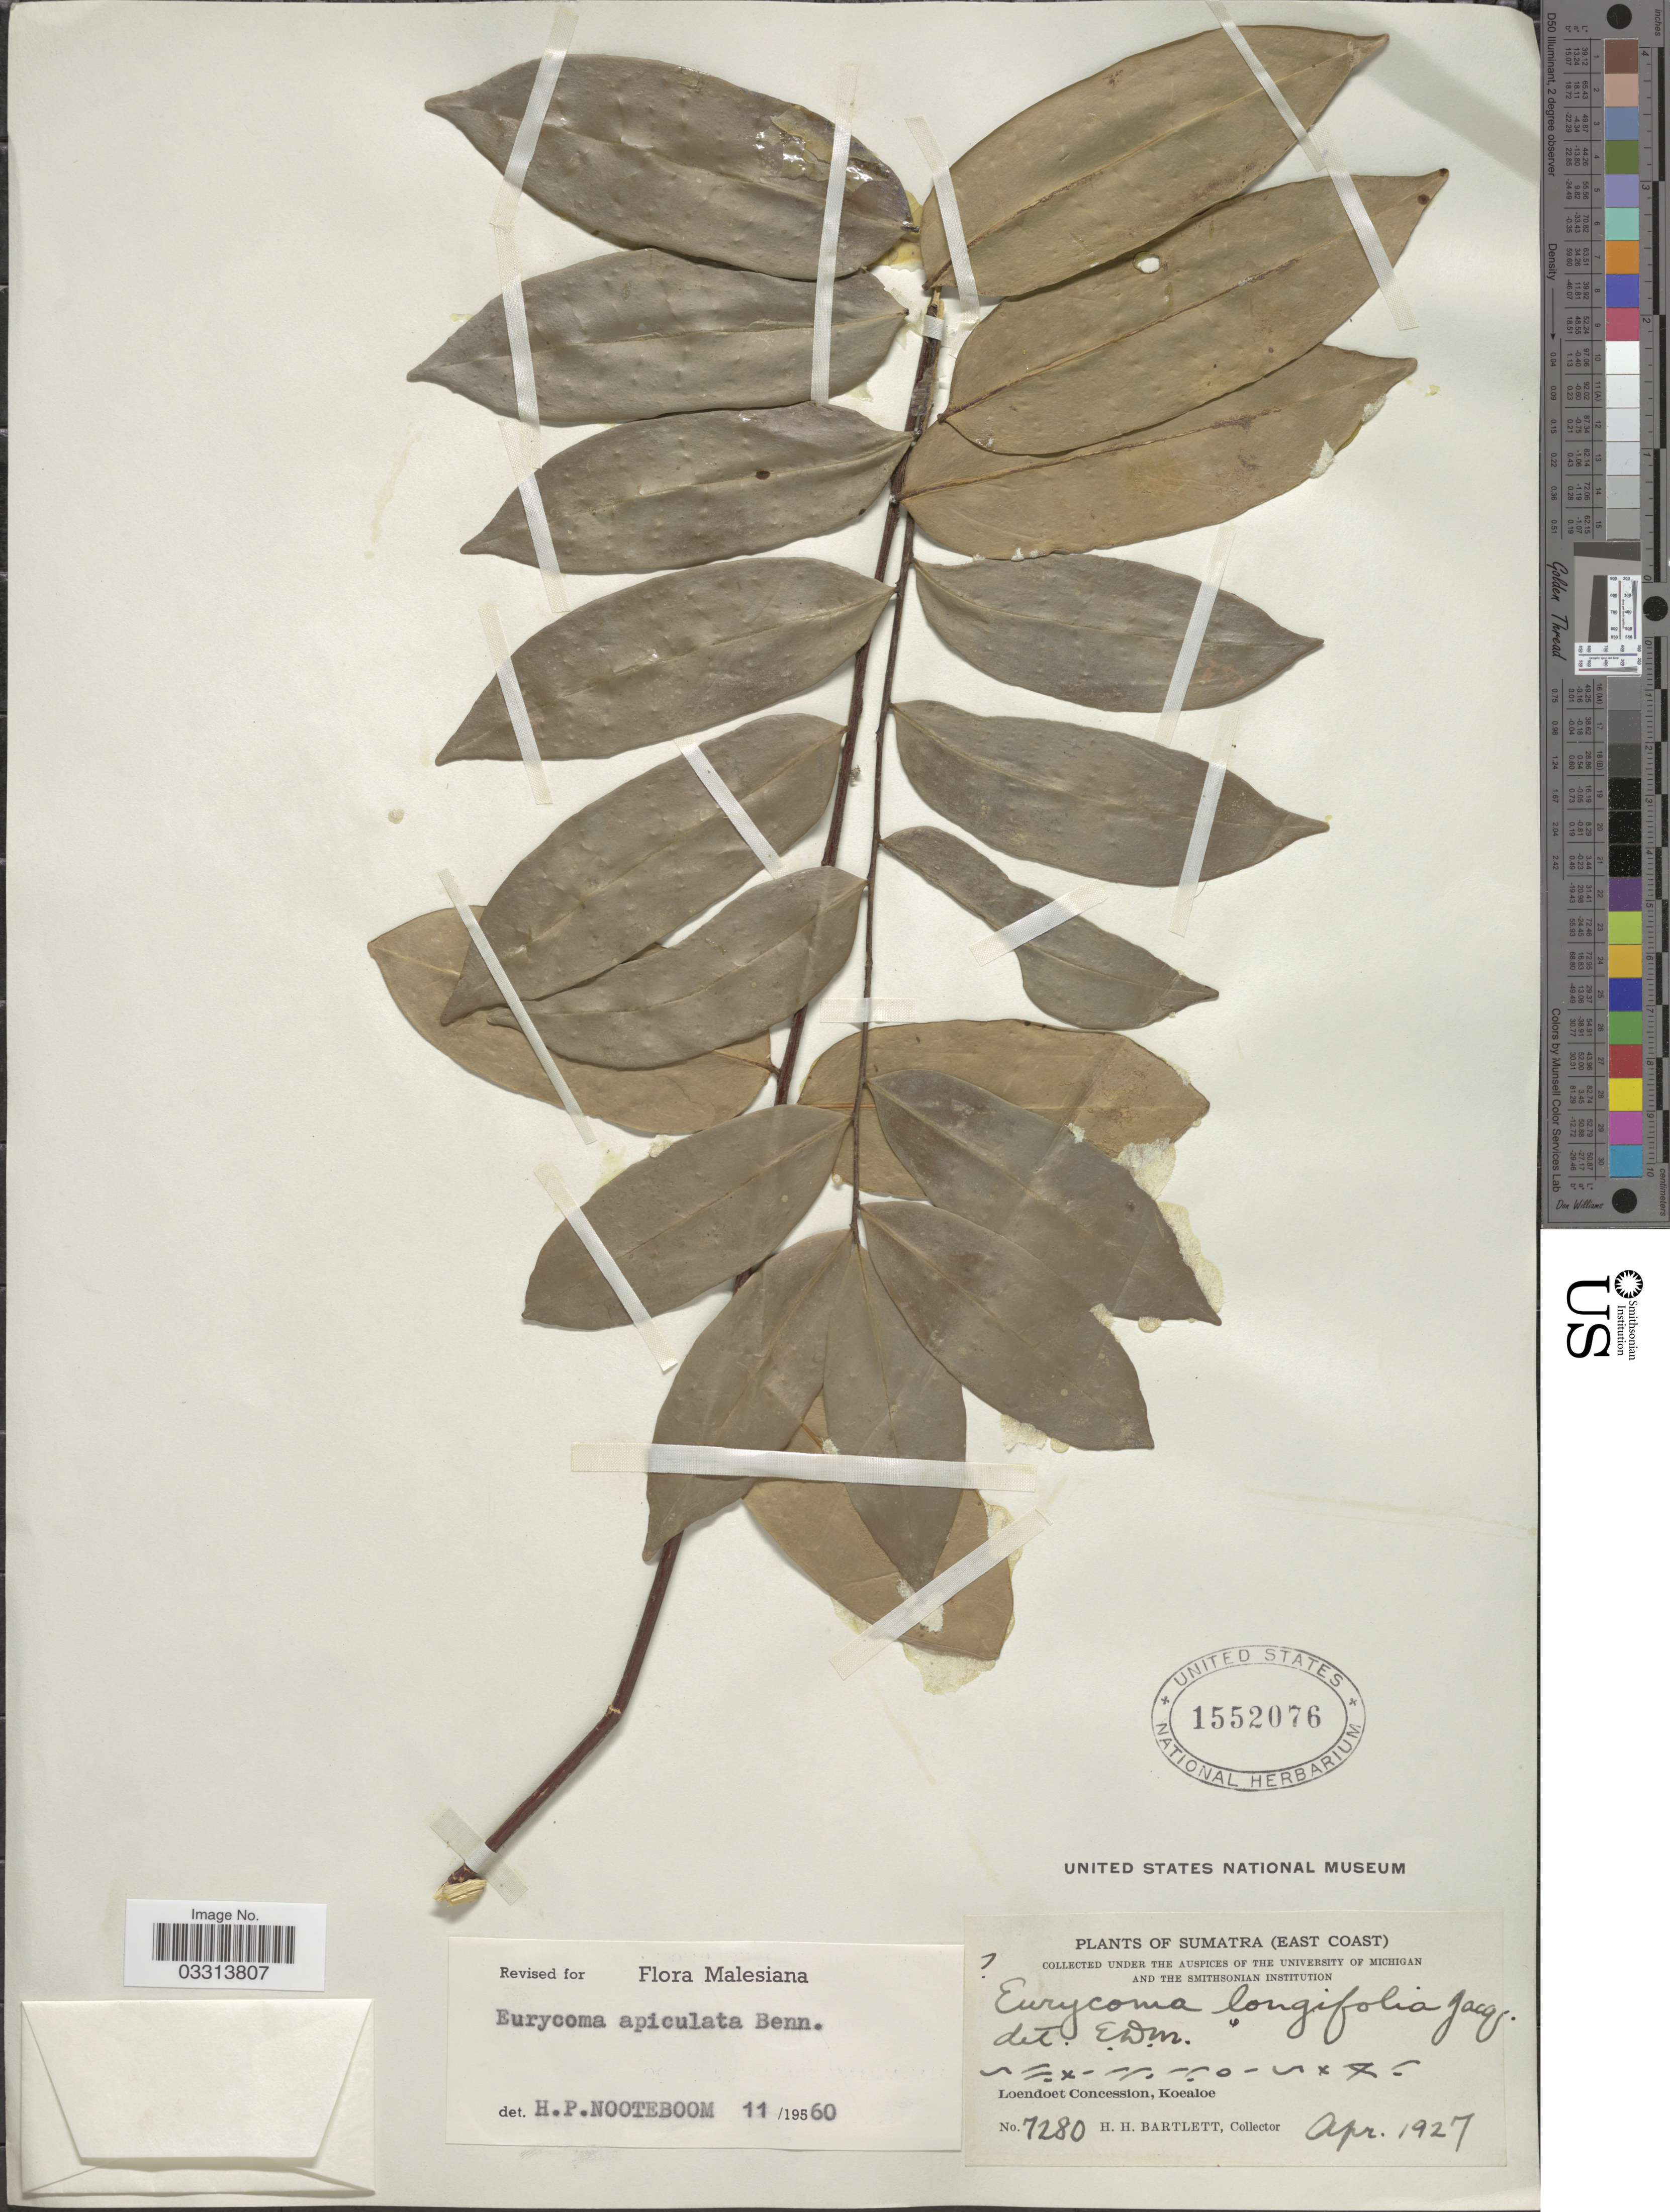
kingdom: Plantae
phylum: Tracheophyta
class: Magnoliopsida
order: Sapindales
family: Simaroubaceae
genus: Eurycoma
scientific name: Eurycoma apiculata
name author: A.W. Benn.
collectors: H. H. Bartlett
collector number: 7280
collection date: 1927-04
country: Indonesia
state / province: Sumatra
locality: (East Coast), Loendoet Concession, Koealoe.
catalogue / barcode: US 1552076